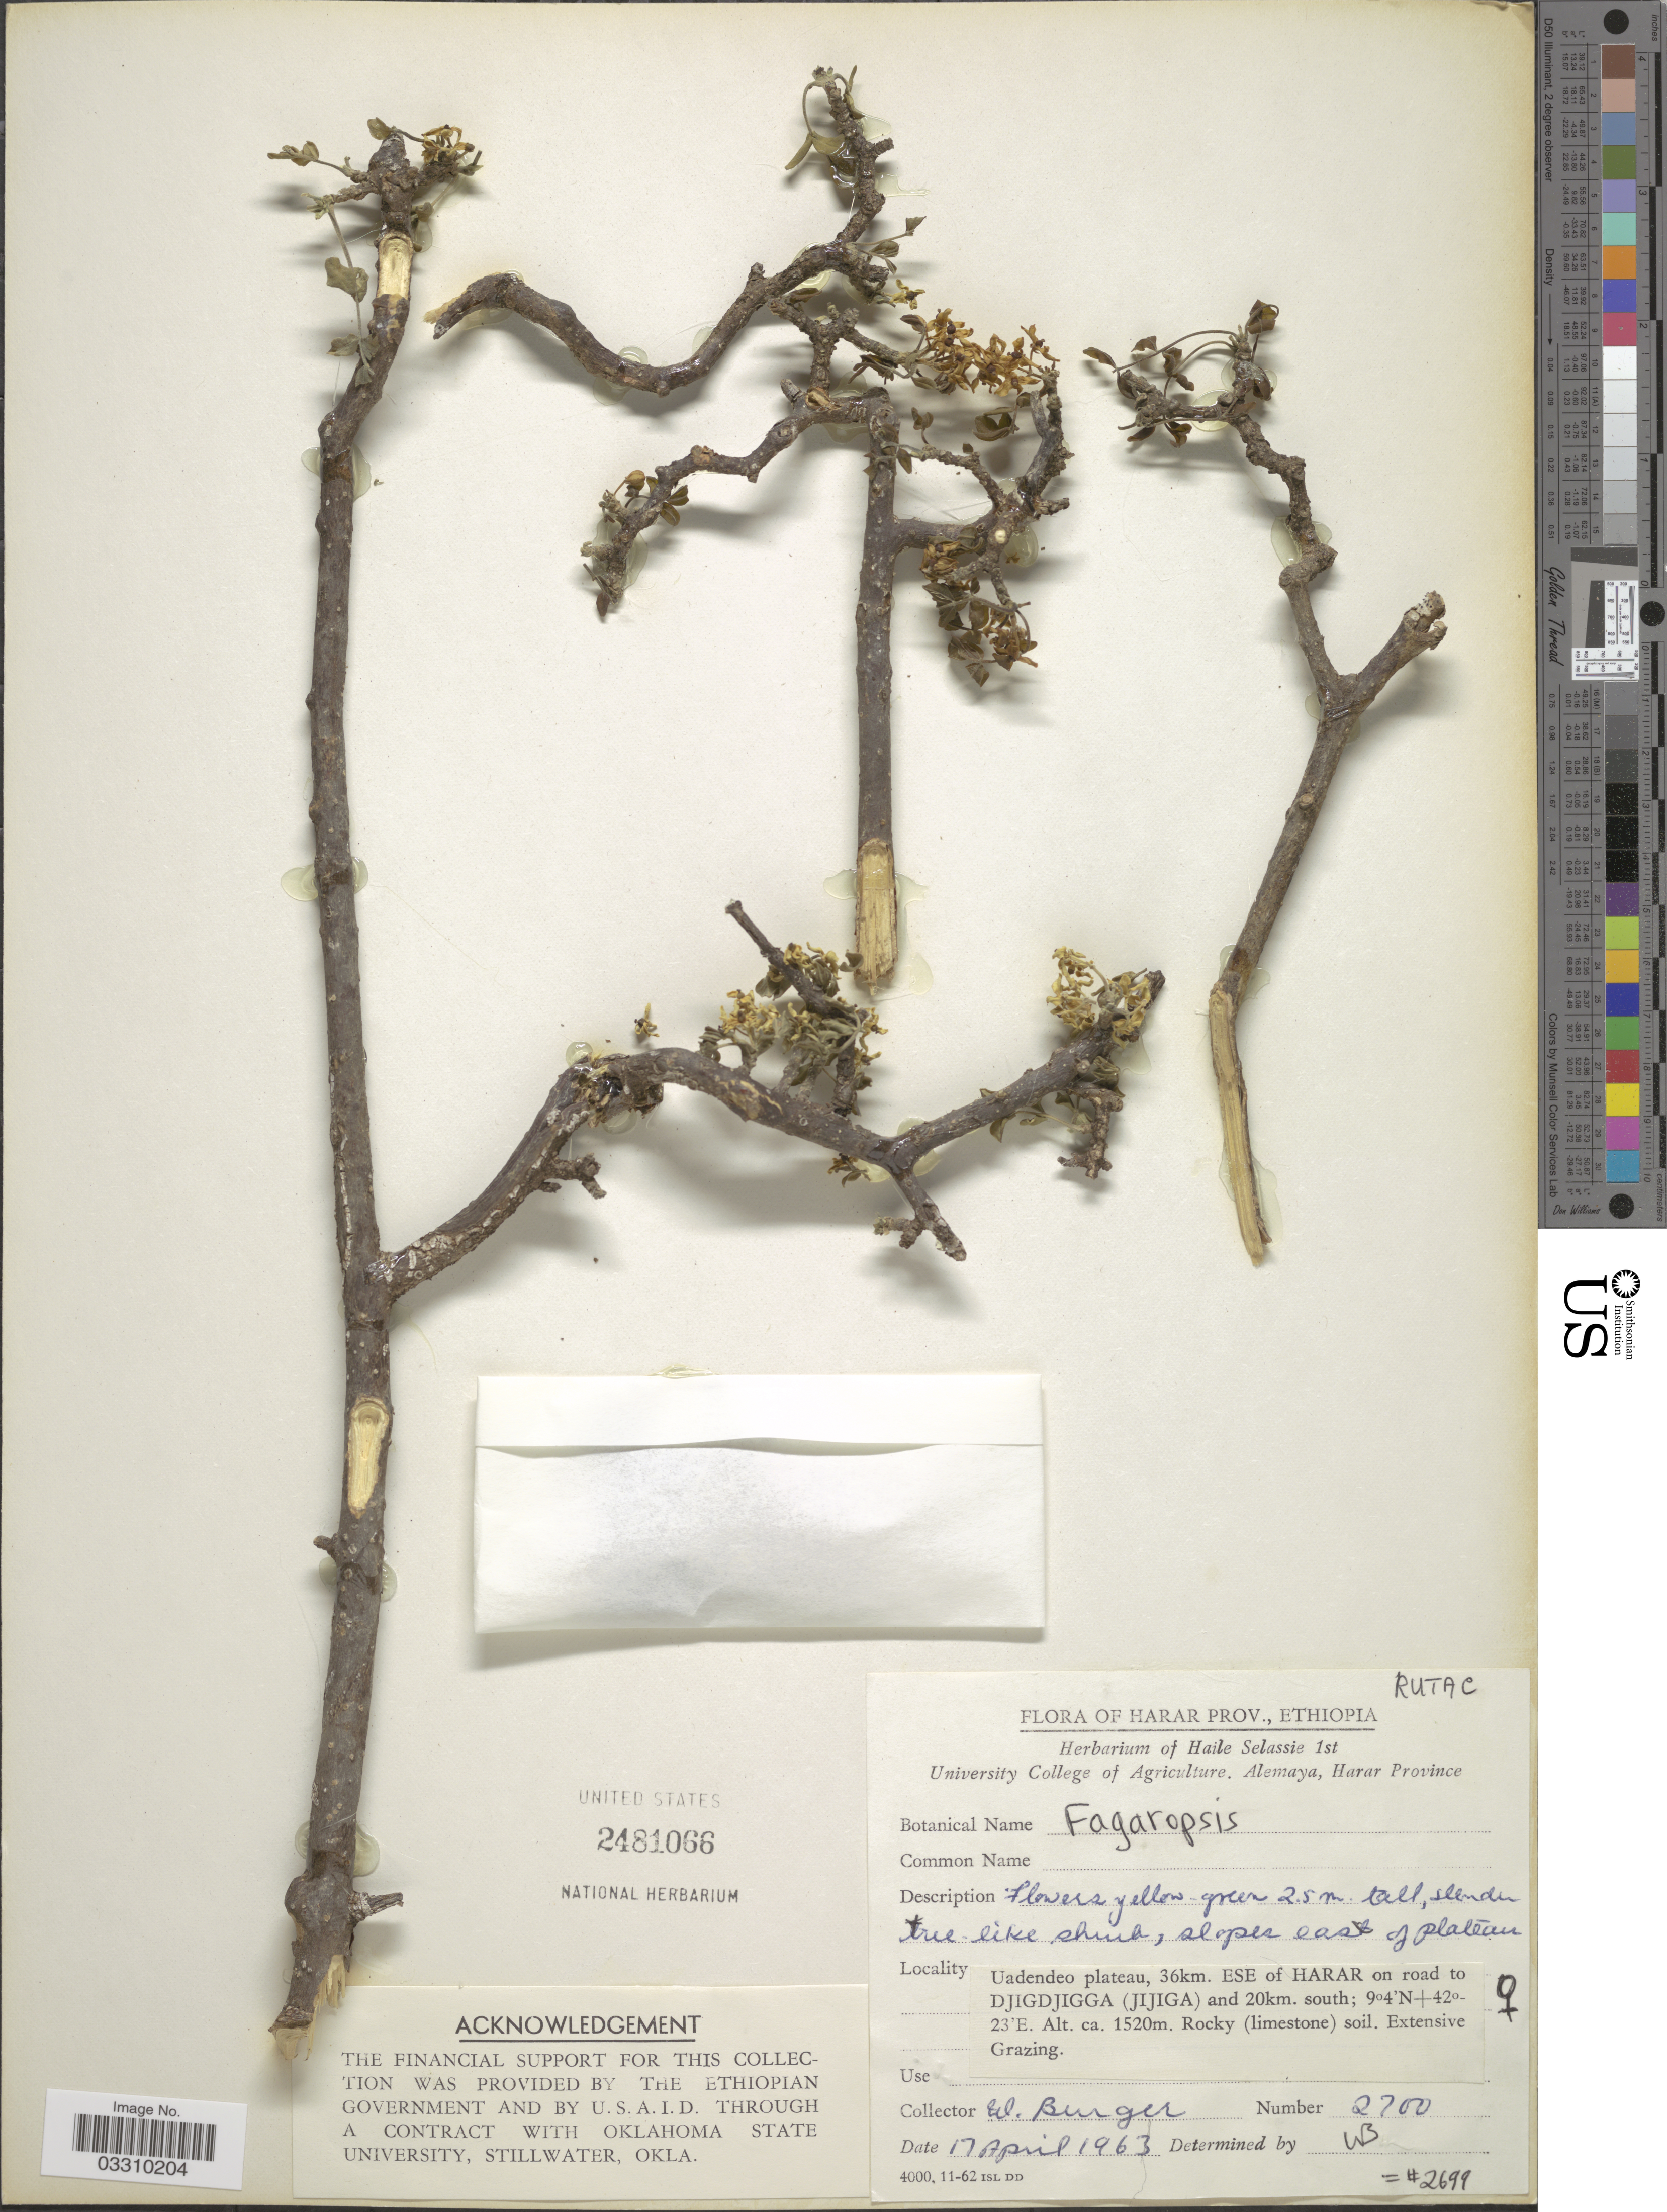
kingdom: Plantae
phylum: Tracheophyta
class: Magnoliopsida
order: Sapindales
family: Rutaceae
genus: Fagaropsis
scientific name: Fagaropsis sp.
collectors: W. Burger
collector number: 2700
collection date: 1963-04-17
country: Ethiopia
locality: Harar Prov. Uadendeo plateau, 36km. ESE of Harar on road to Djigdjigga (Jijiga) and 20km. south.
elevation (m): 1520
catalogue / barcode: US 2481066